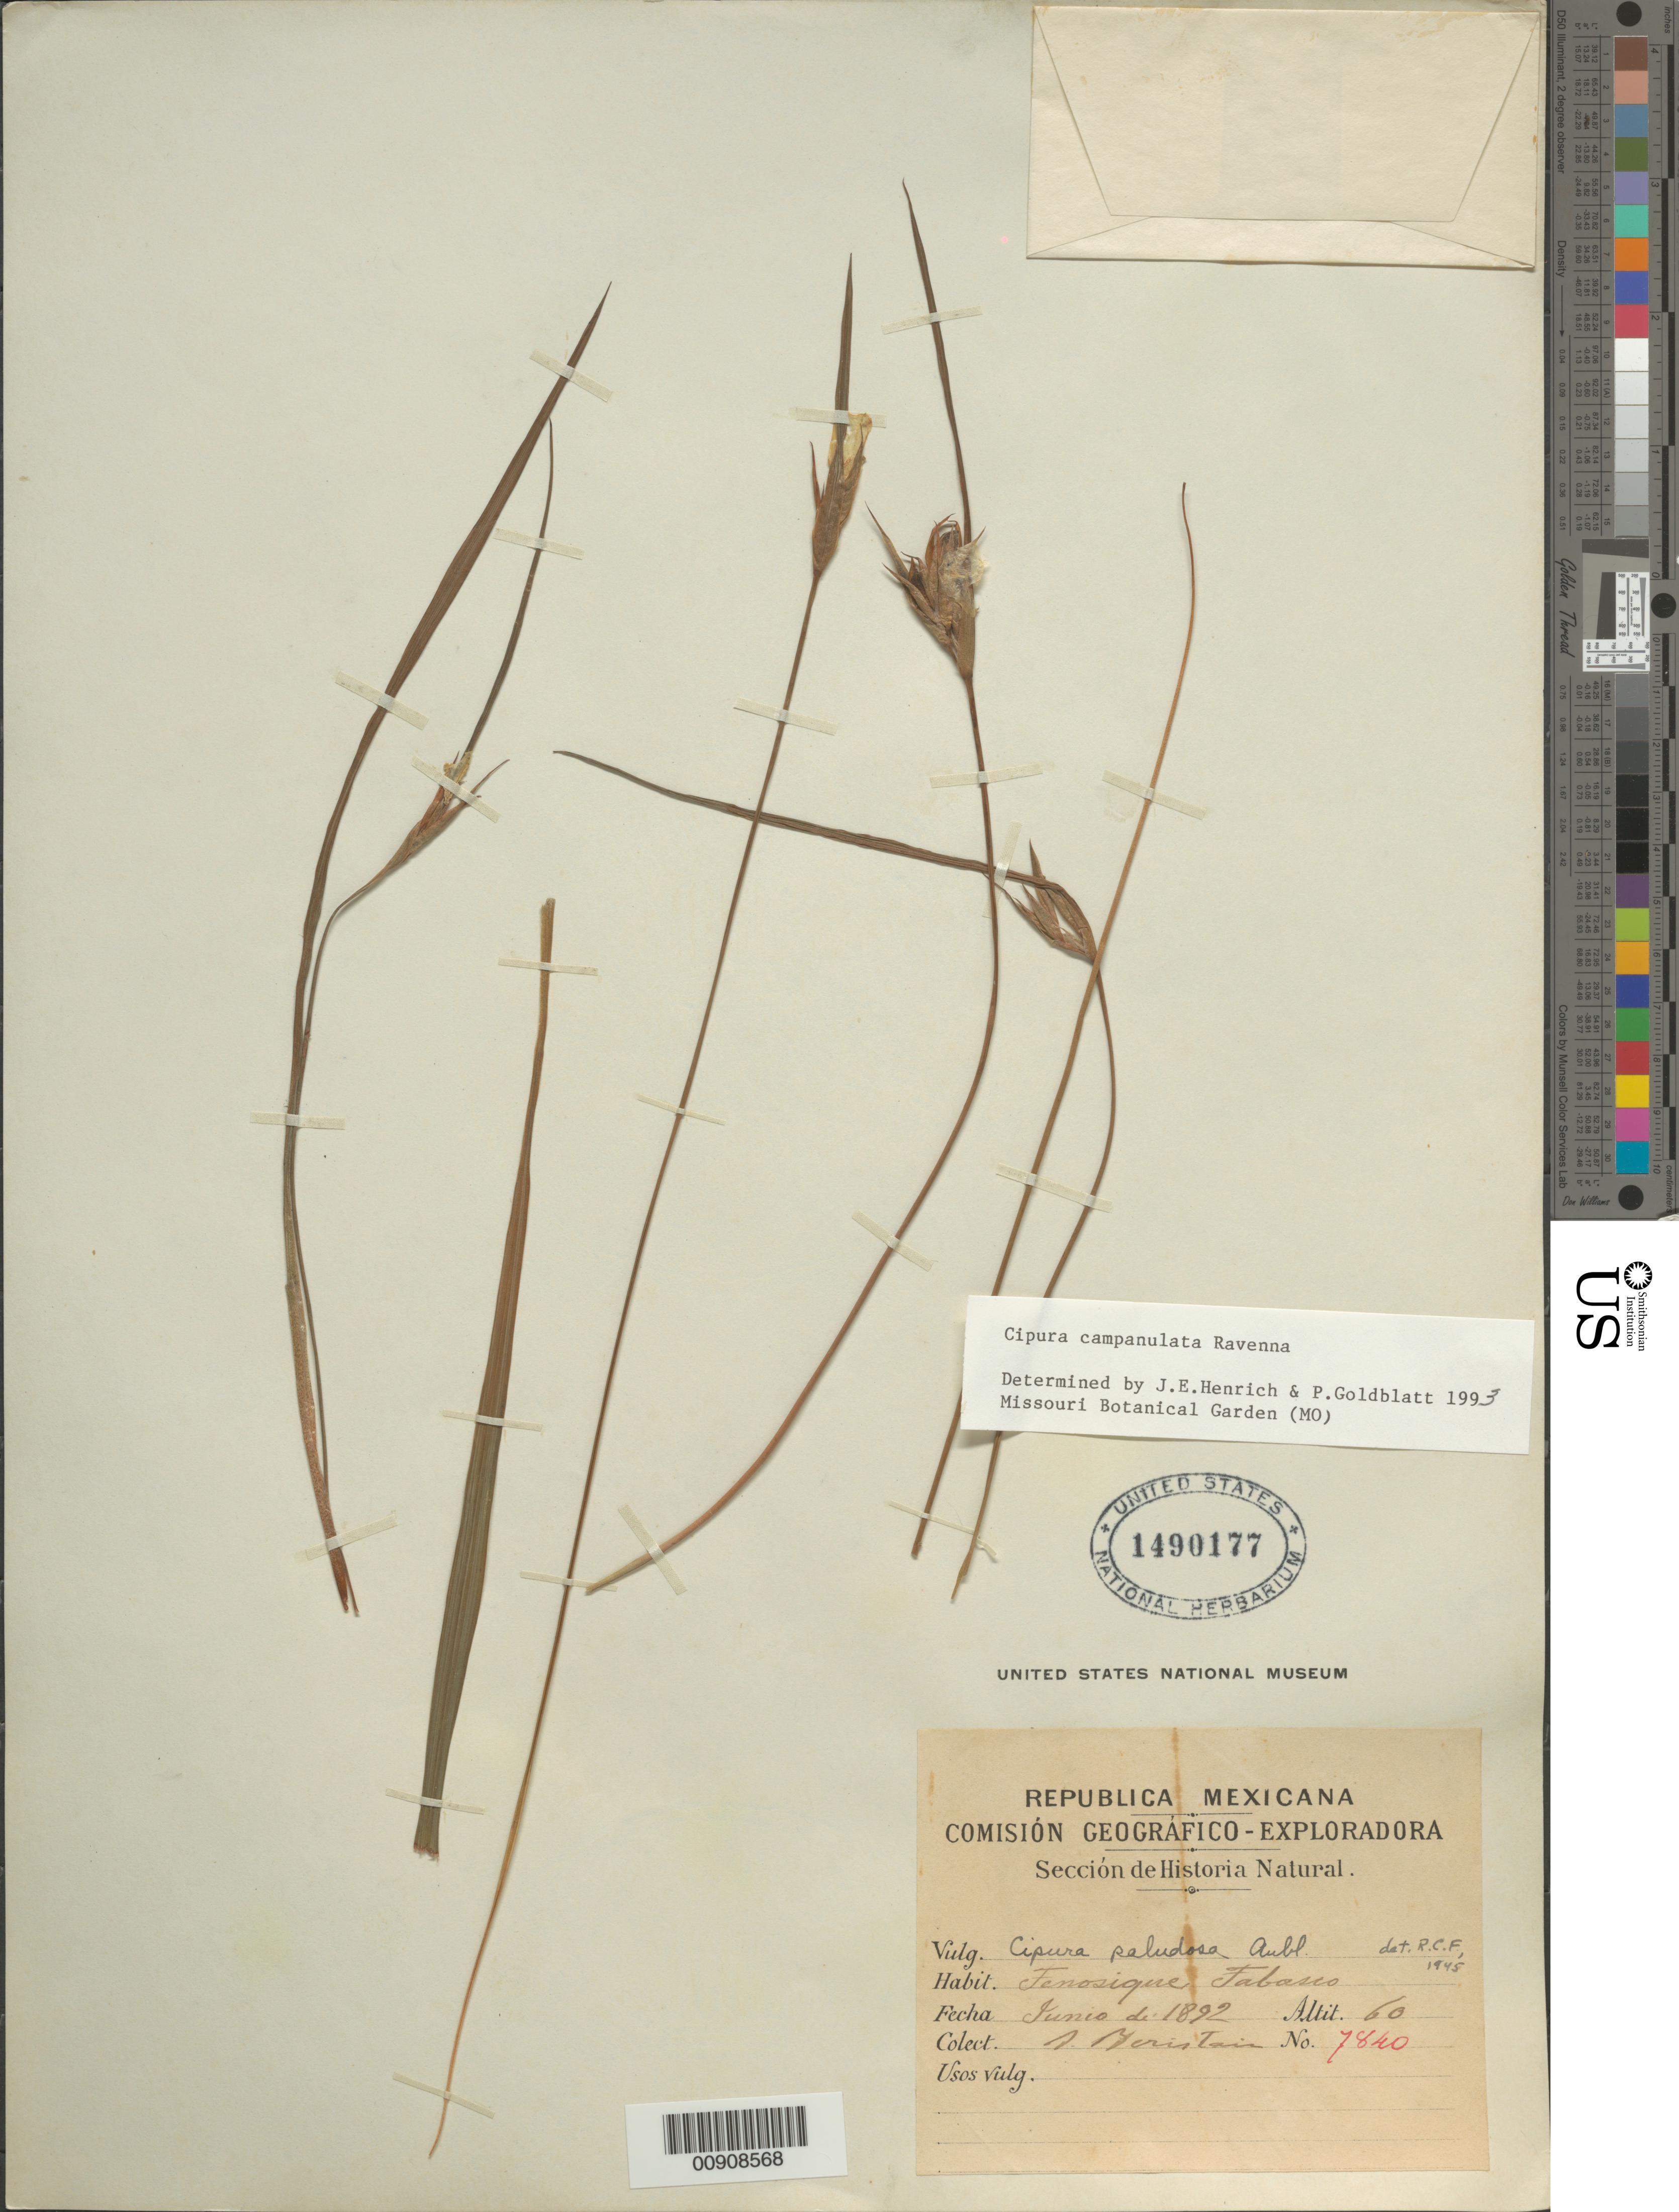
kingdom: Plantae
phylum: Tracheophyta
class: Liliopsida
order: Asparagales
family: Iridaceae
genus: Cipura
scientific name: Cipura campanulata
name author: Ravenna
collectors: Beristain, S.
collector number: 7840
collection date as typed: Jun 1892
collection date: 1892-06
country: Mexico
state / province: Tabasco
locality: Tenosique, Tabasco.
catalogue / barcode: US 1490177